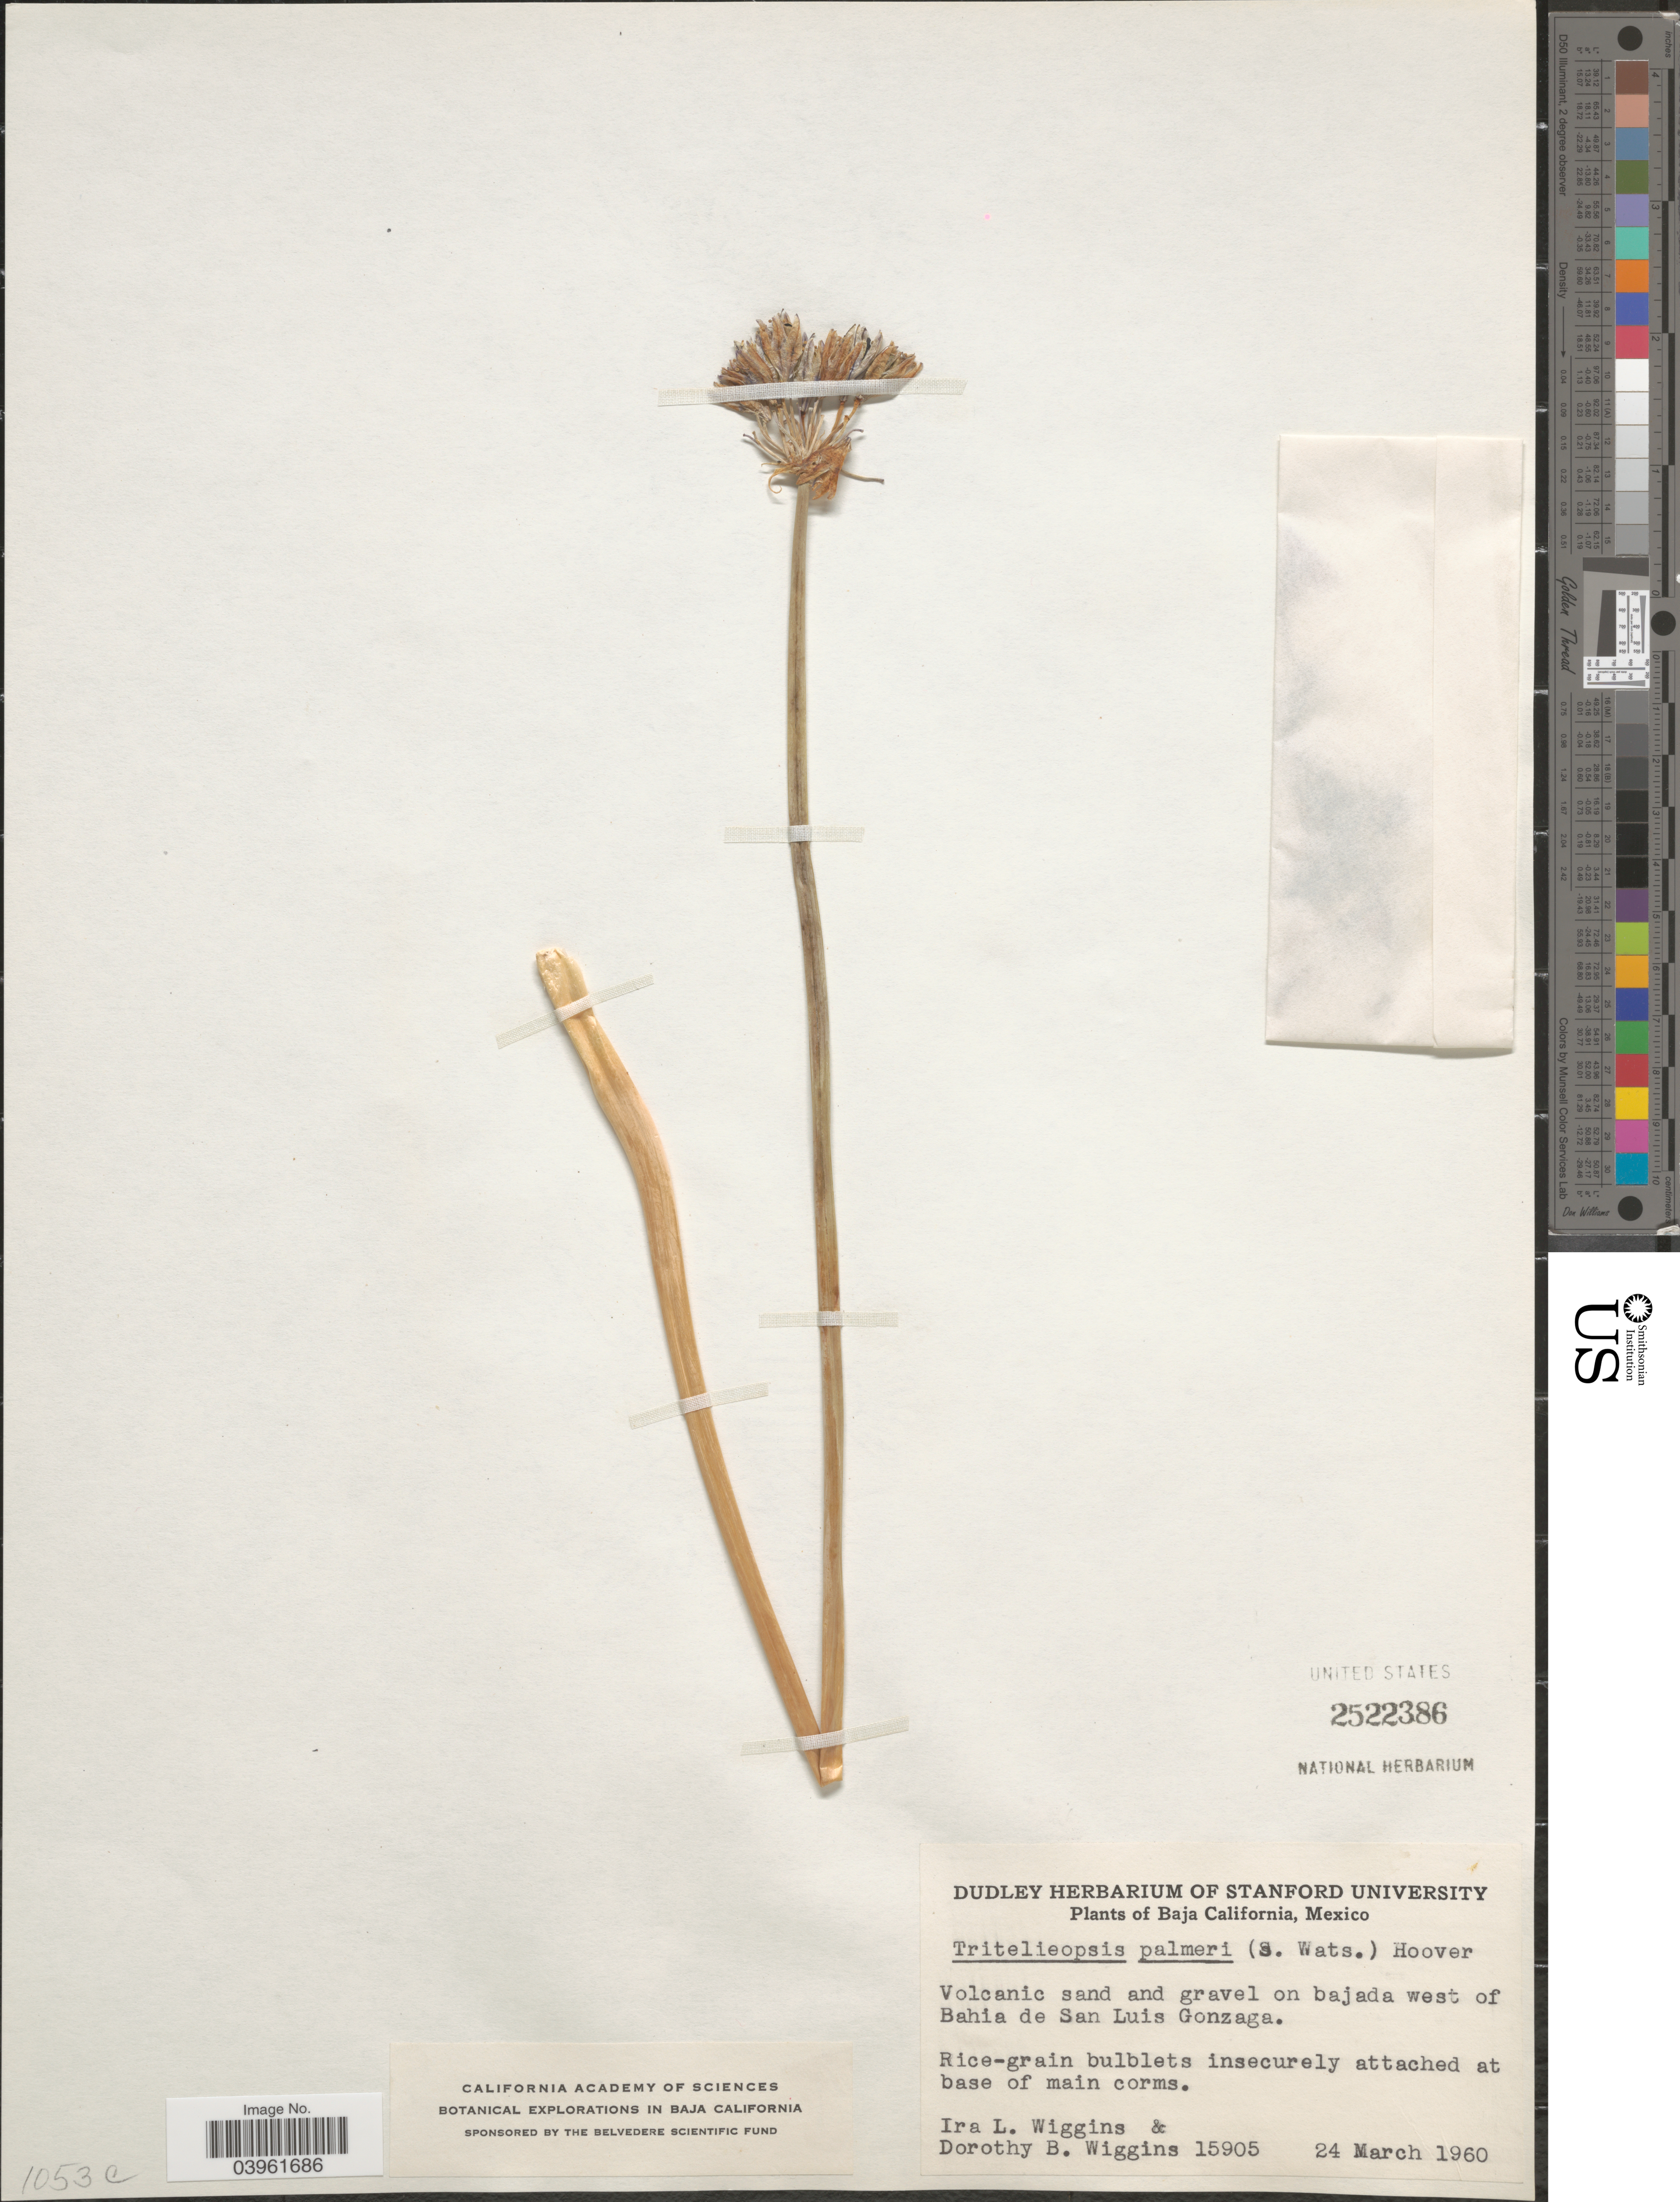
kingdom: Plantae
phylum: Tracheophyta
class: Liliopsida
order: Asparagales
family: Asparagaceae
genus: Triteleiopsis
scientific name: Triteleiopsis palmeri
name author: (S. Watson) Hoover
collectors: I. L. Wiggins & D. B. Wiggins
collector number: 15905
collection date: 1960-03-24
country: Mexico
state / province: Baja California Sur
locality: Volcanic sand and gravel on bajada west of Bahia de San Luis Gonzaga.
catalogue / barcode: US 2522386